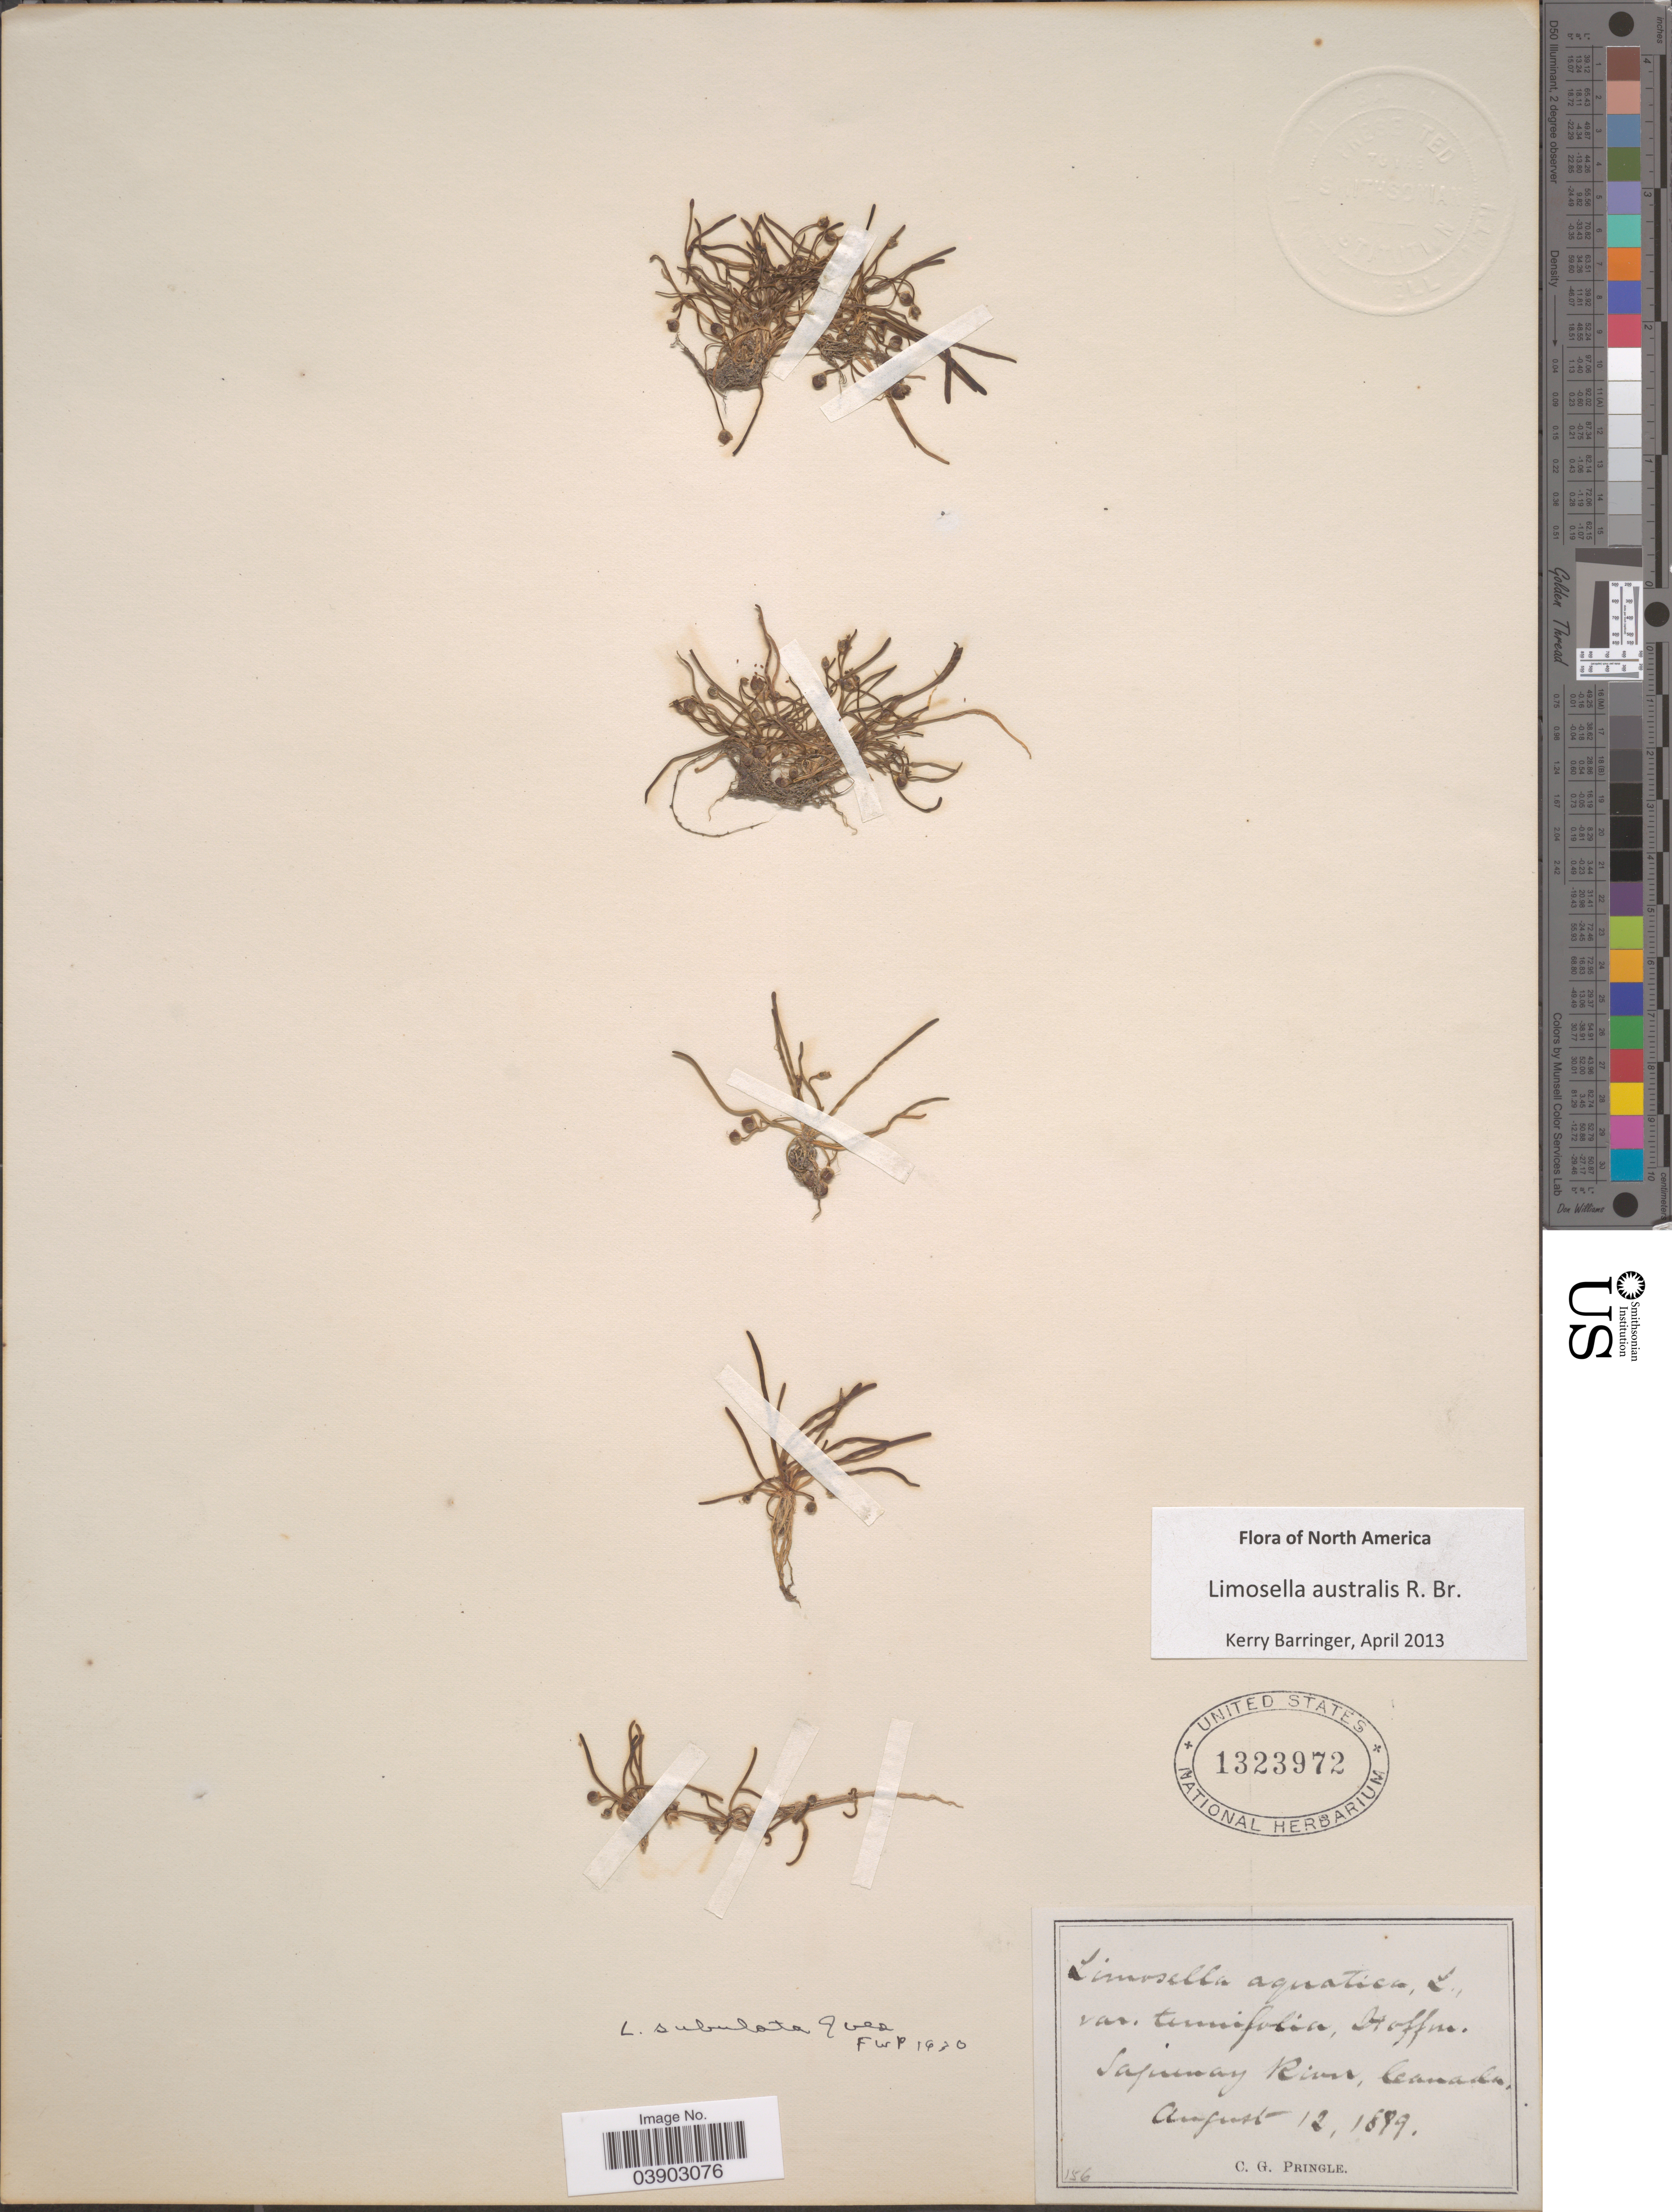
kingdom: Plantae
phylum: Tracheophyta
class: Magnoliopsida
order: Lamiales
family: Scrophulariaceae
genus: Limosella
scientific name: Limosella australis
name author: R. Br.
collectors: C. G. Pringle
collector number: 156?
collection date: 1899-08-12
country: Canada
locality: Saguenay River.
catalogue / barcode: US 1323972